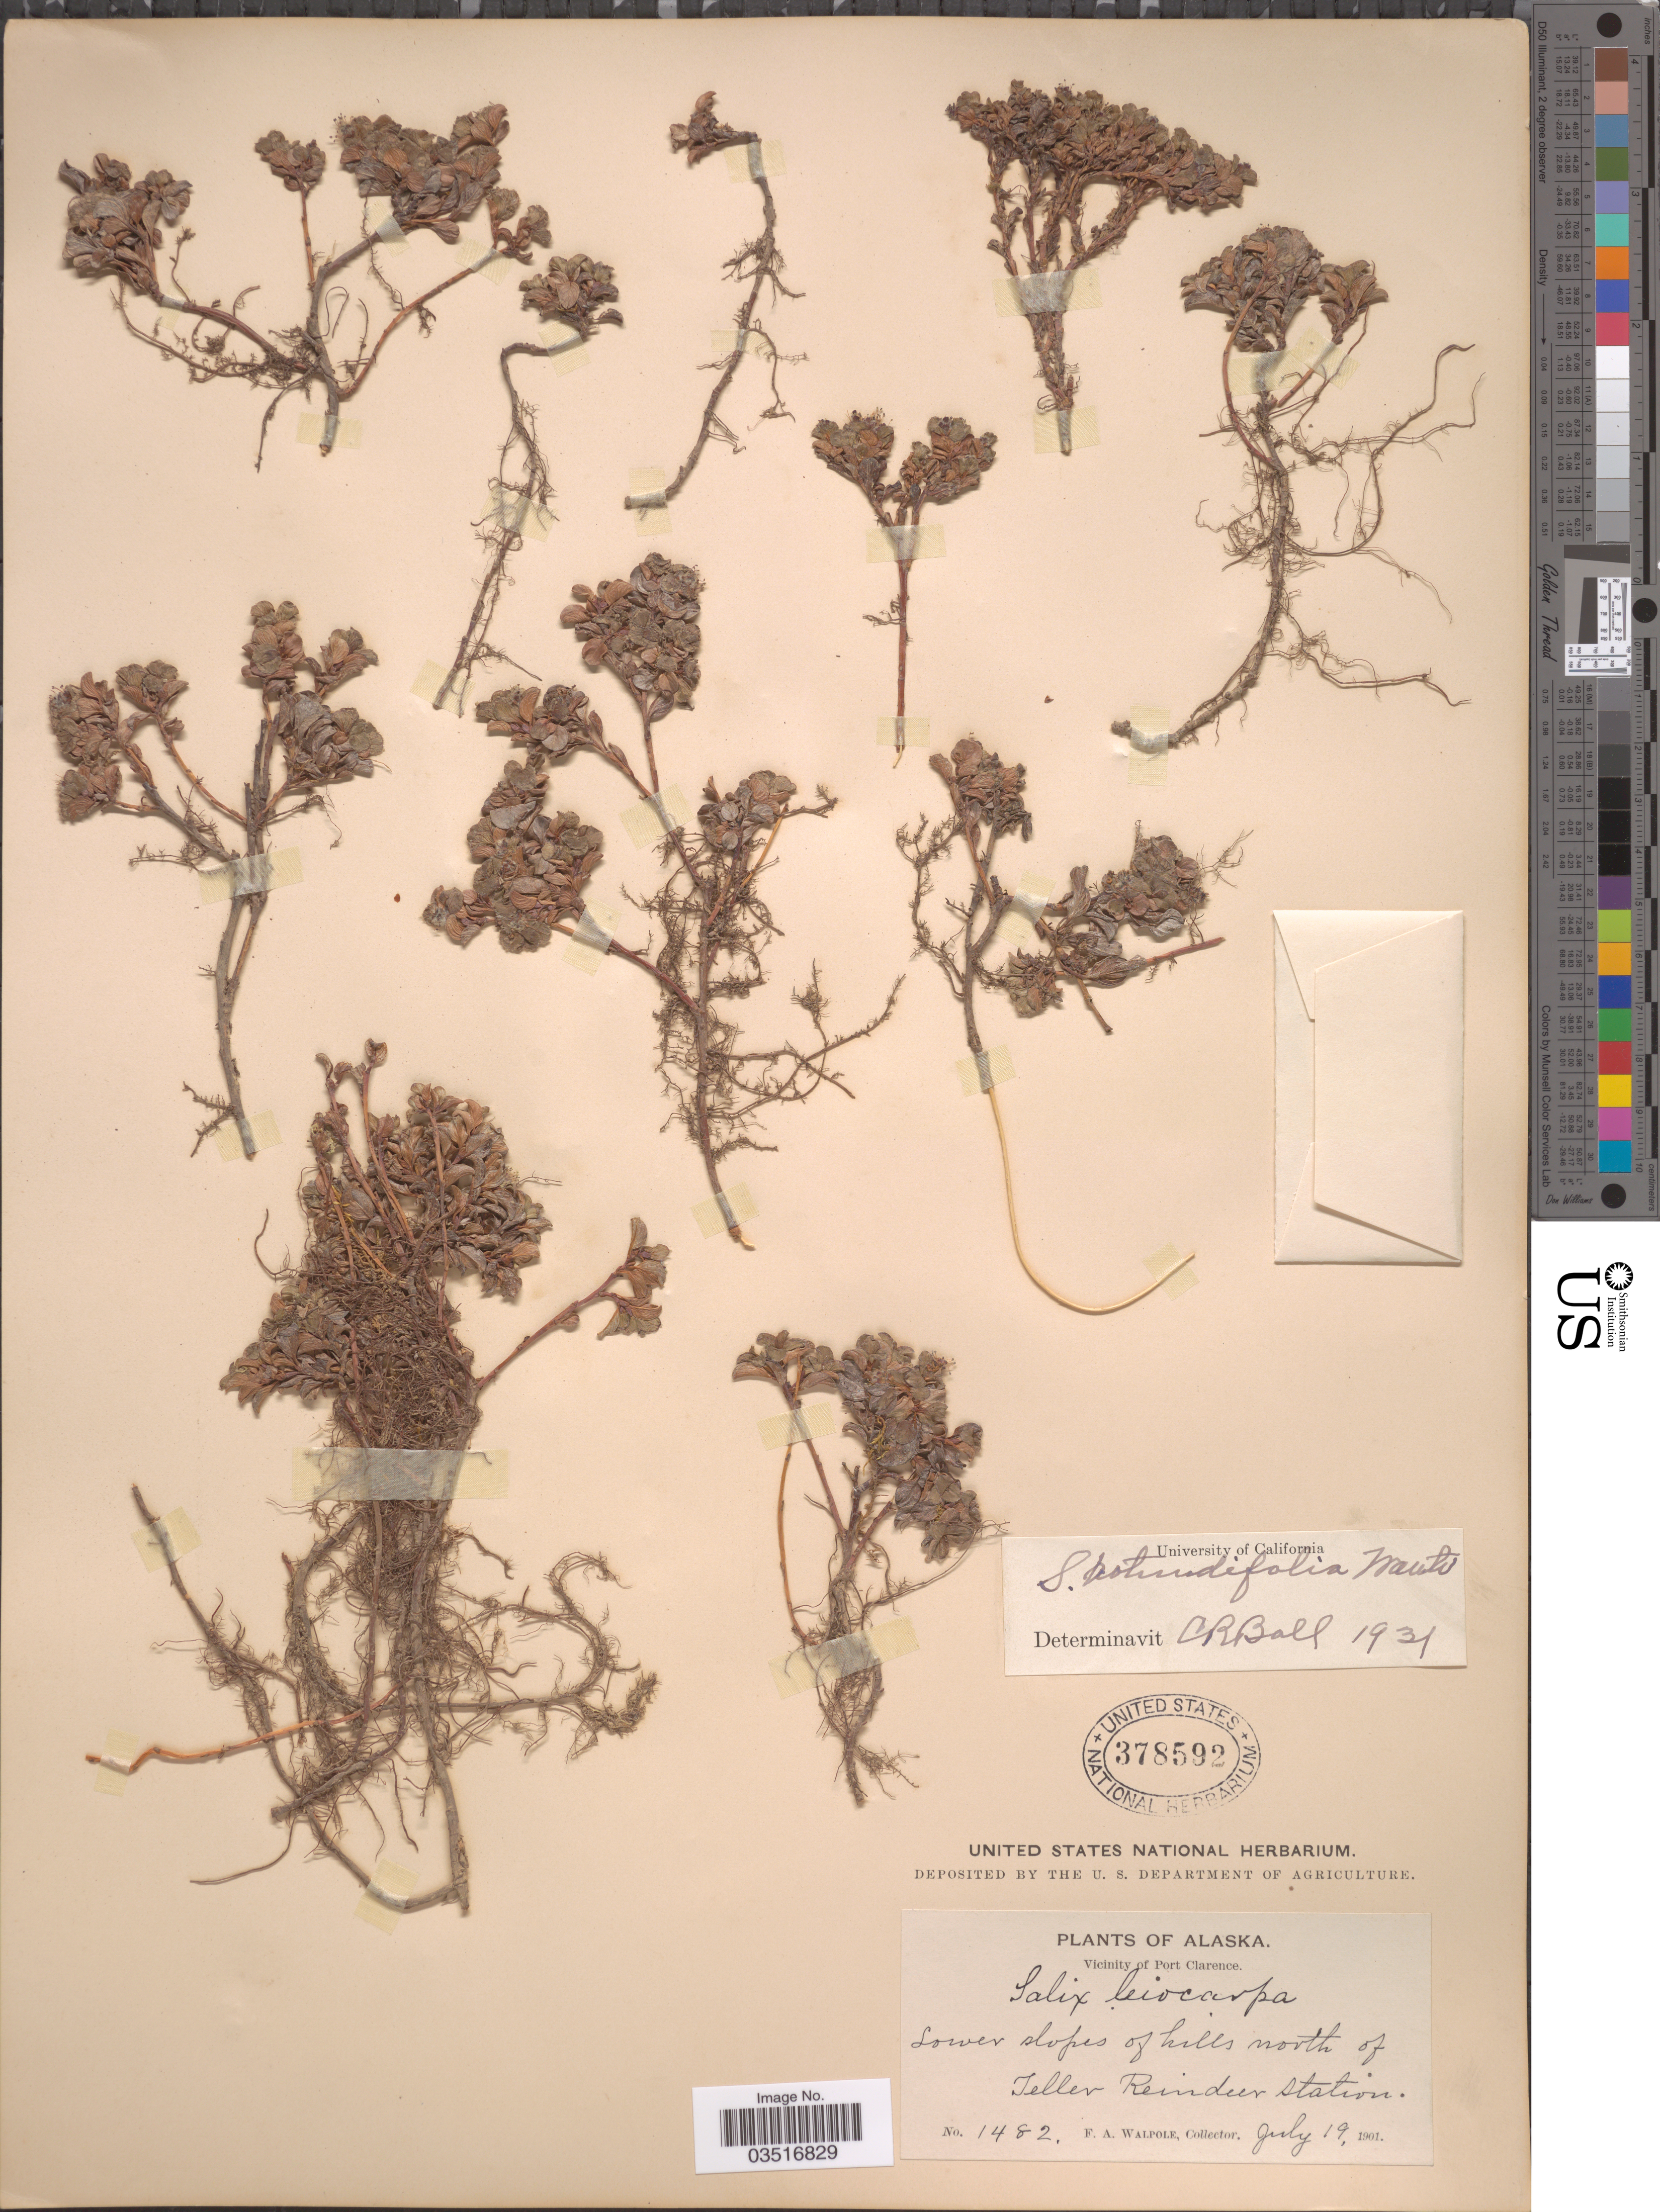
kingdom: Plantae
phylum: Tracheophyta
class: Magnoliopsida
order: Malpighiales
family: Salicaceae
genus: Salix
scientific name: Salix rotundifolia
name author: Trautv.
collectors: F. Walpole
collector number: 1482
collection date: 1901-07-19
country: United States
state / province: Alaska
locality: Vicinity of Port Clarence. Lower slopes of hills north of Teller Reindeer Station.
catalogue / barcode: US 378592